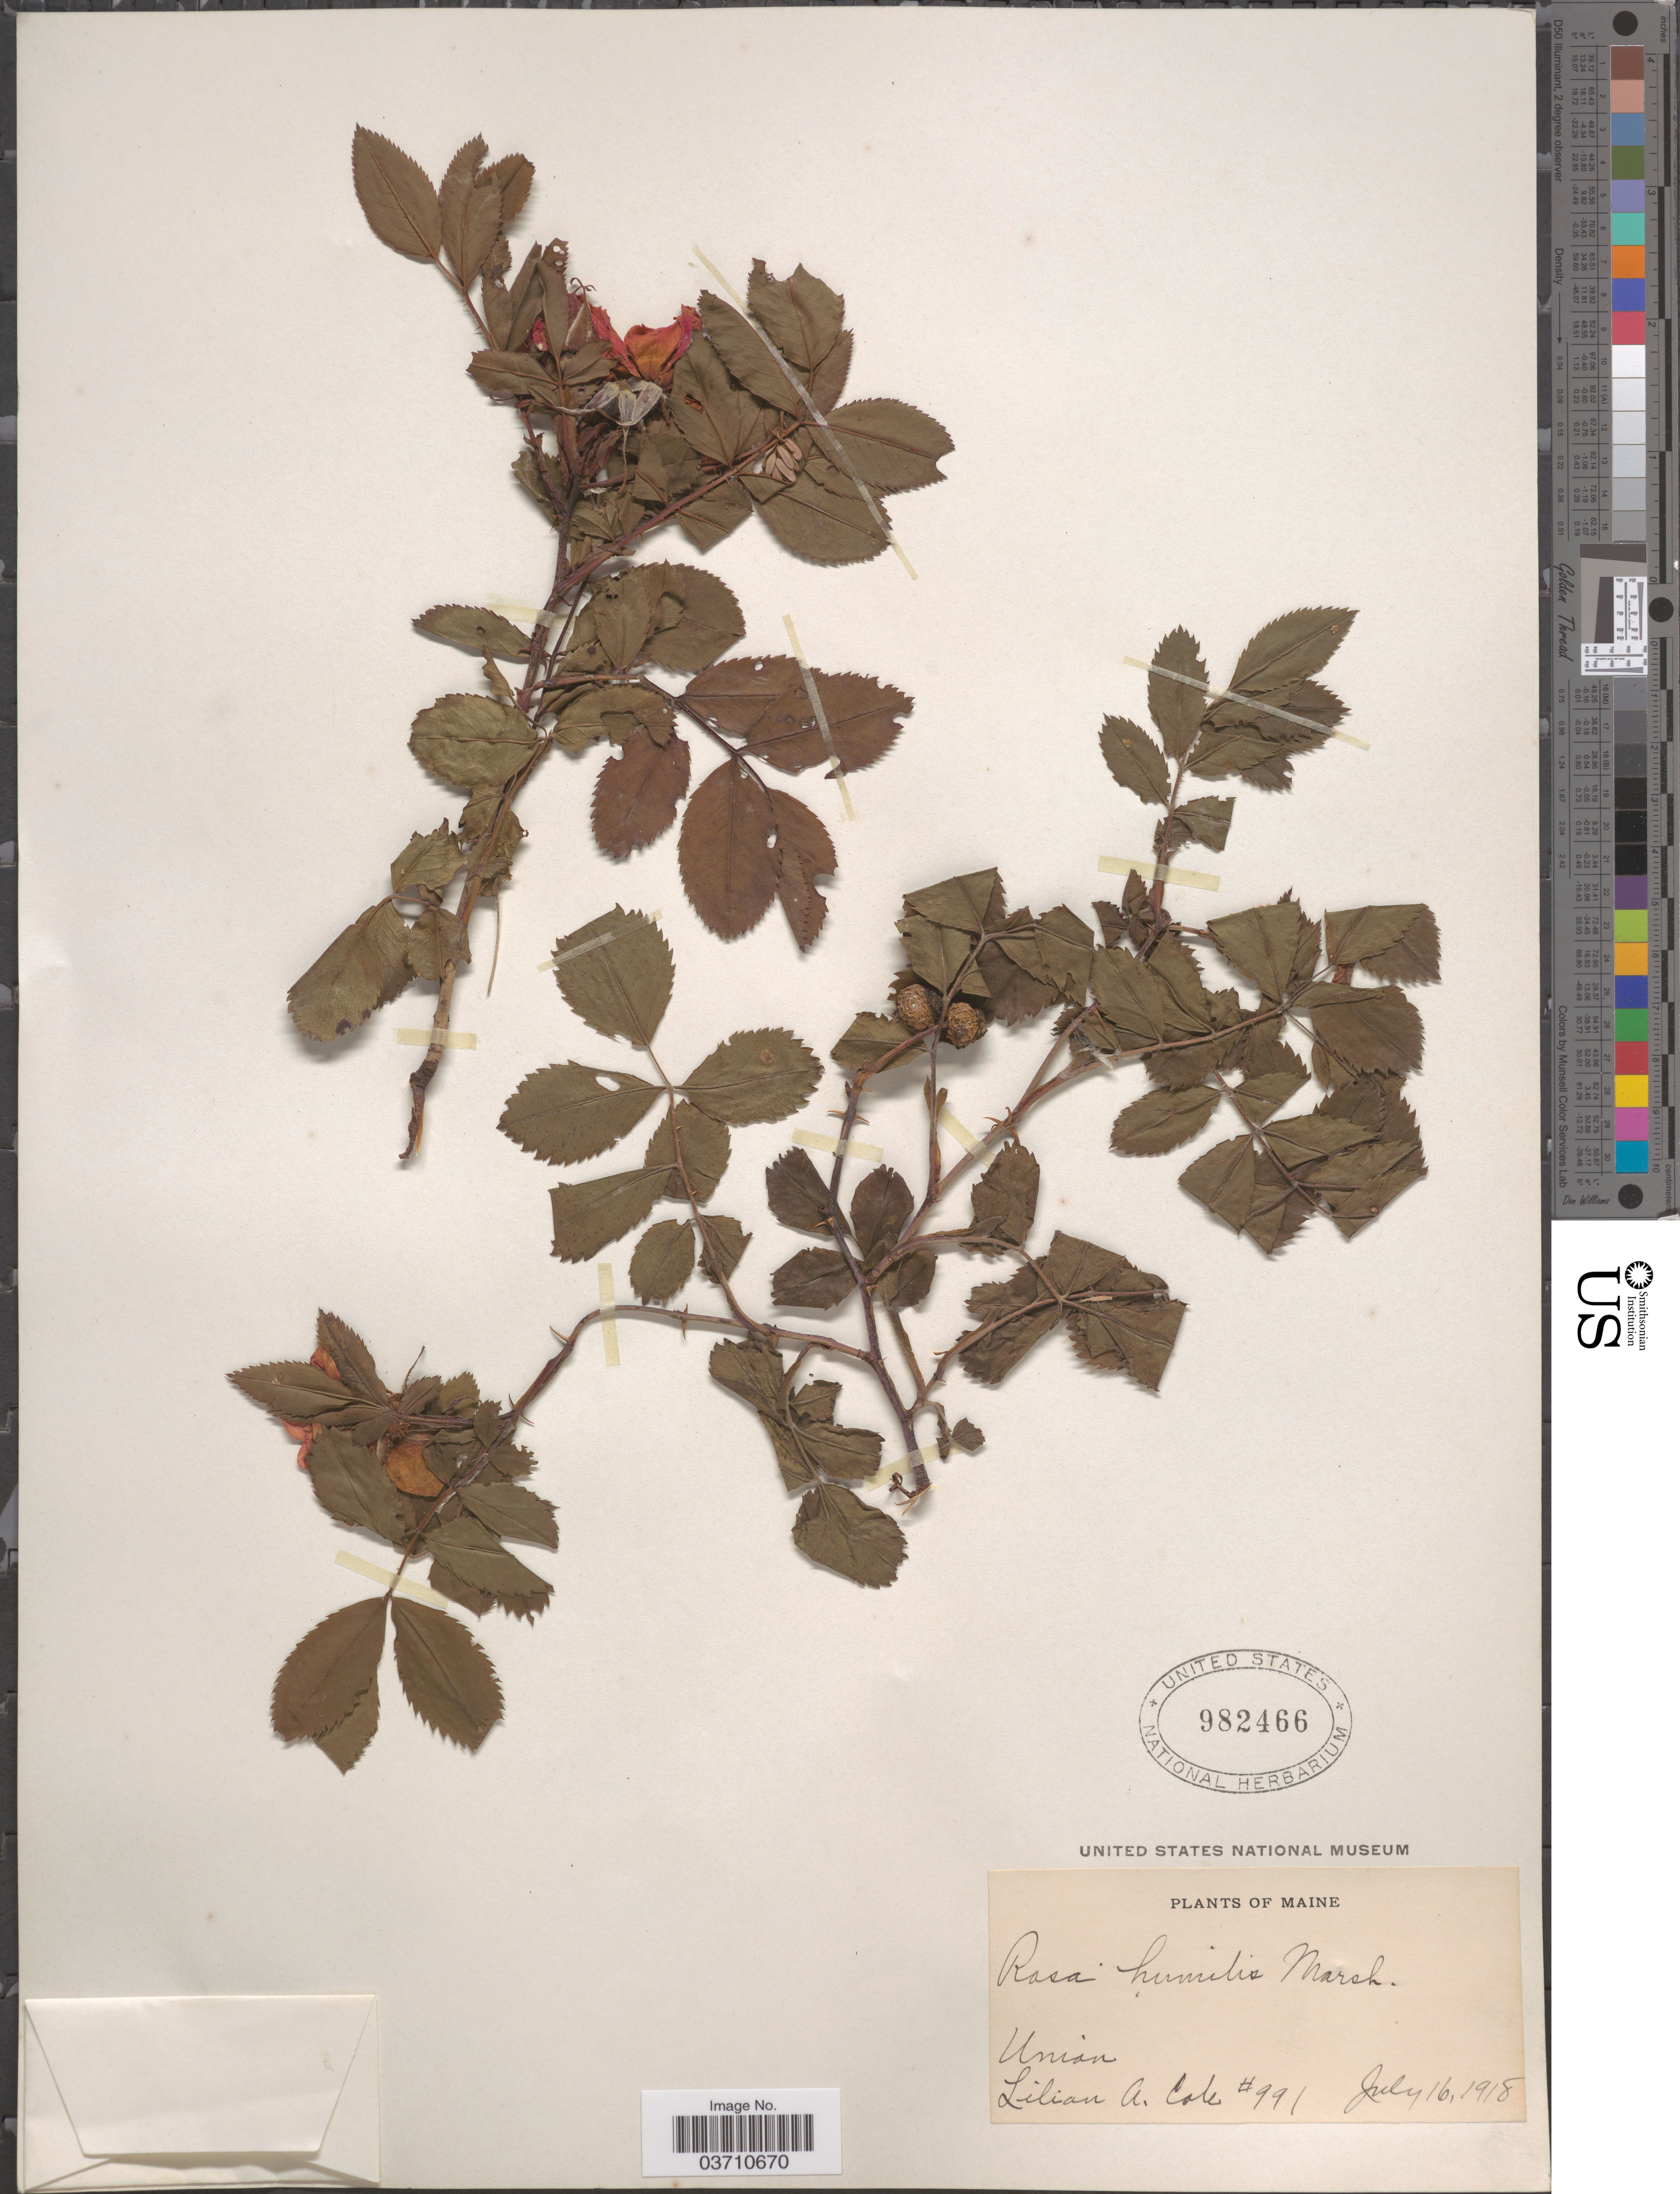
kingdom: Plantae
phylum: Tracheophyta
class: Magnoliopsida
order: Rosales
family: Rosaceae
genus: Rosa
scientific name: Rosa carolina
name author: L.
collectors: L. A. Cole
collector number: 991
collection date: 1918-07-16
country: United States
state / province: Maine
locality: Union.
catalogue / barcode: US 982466